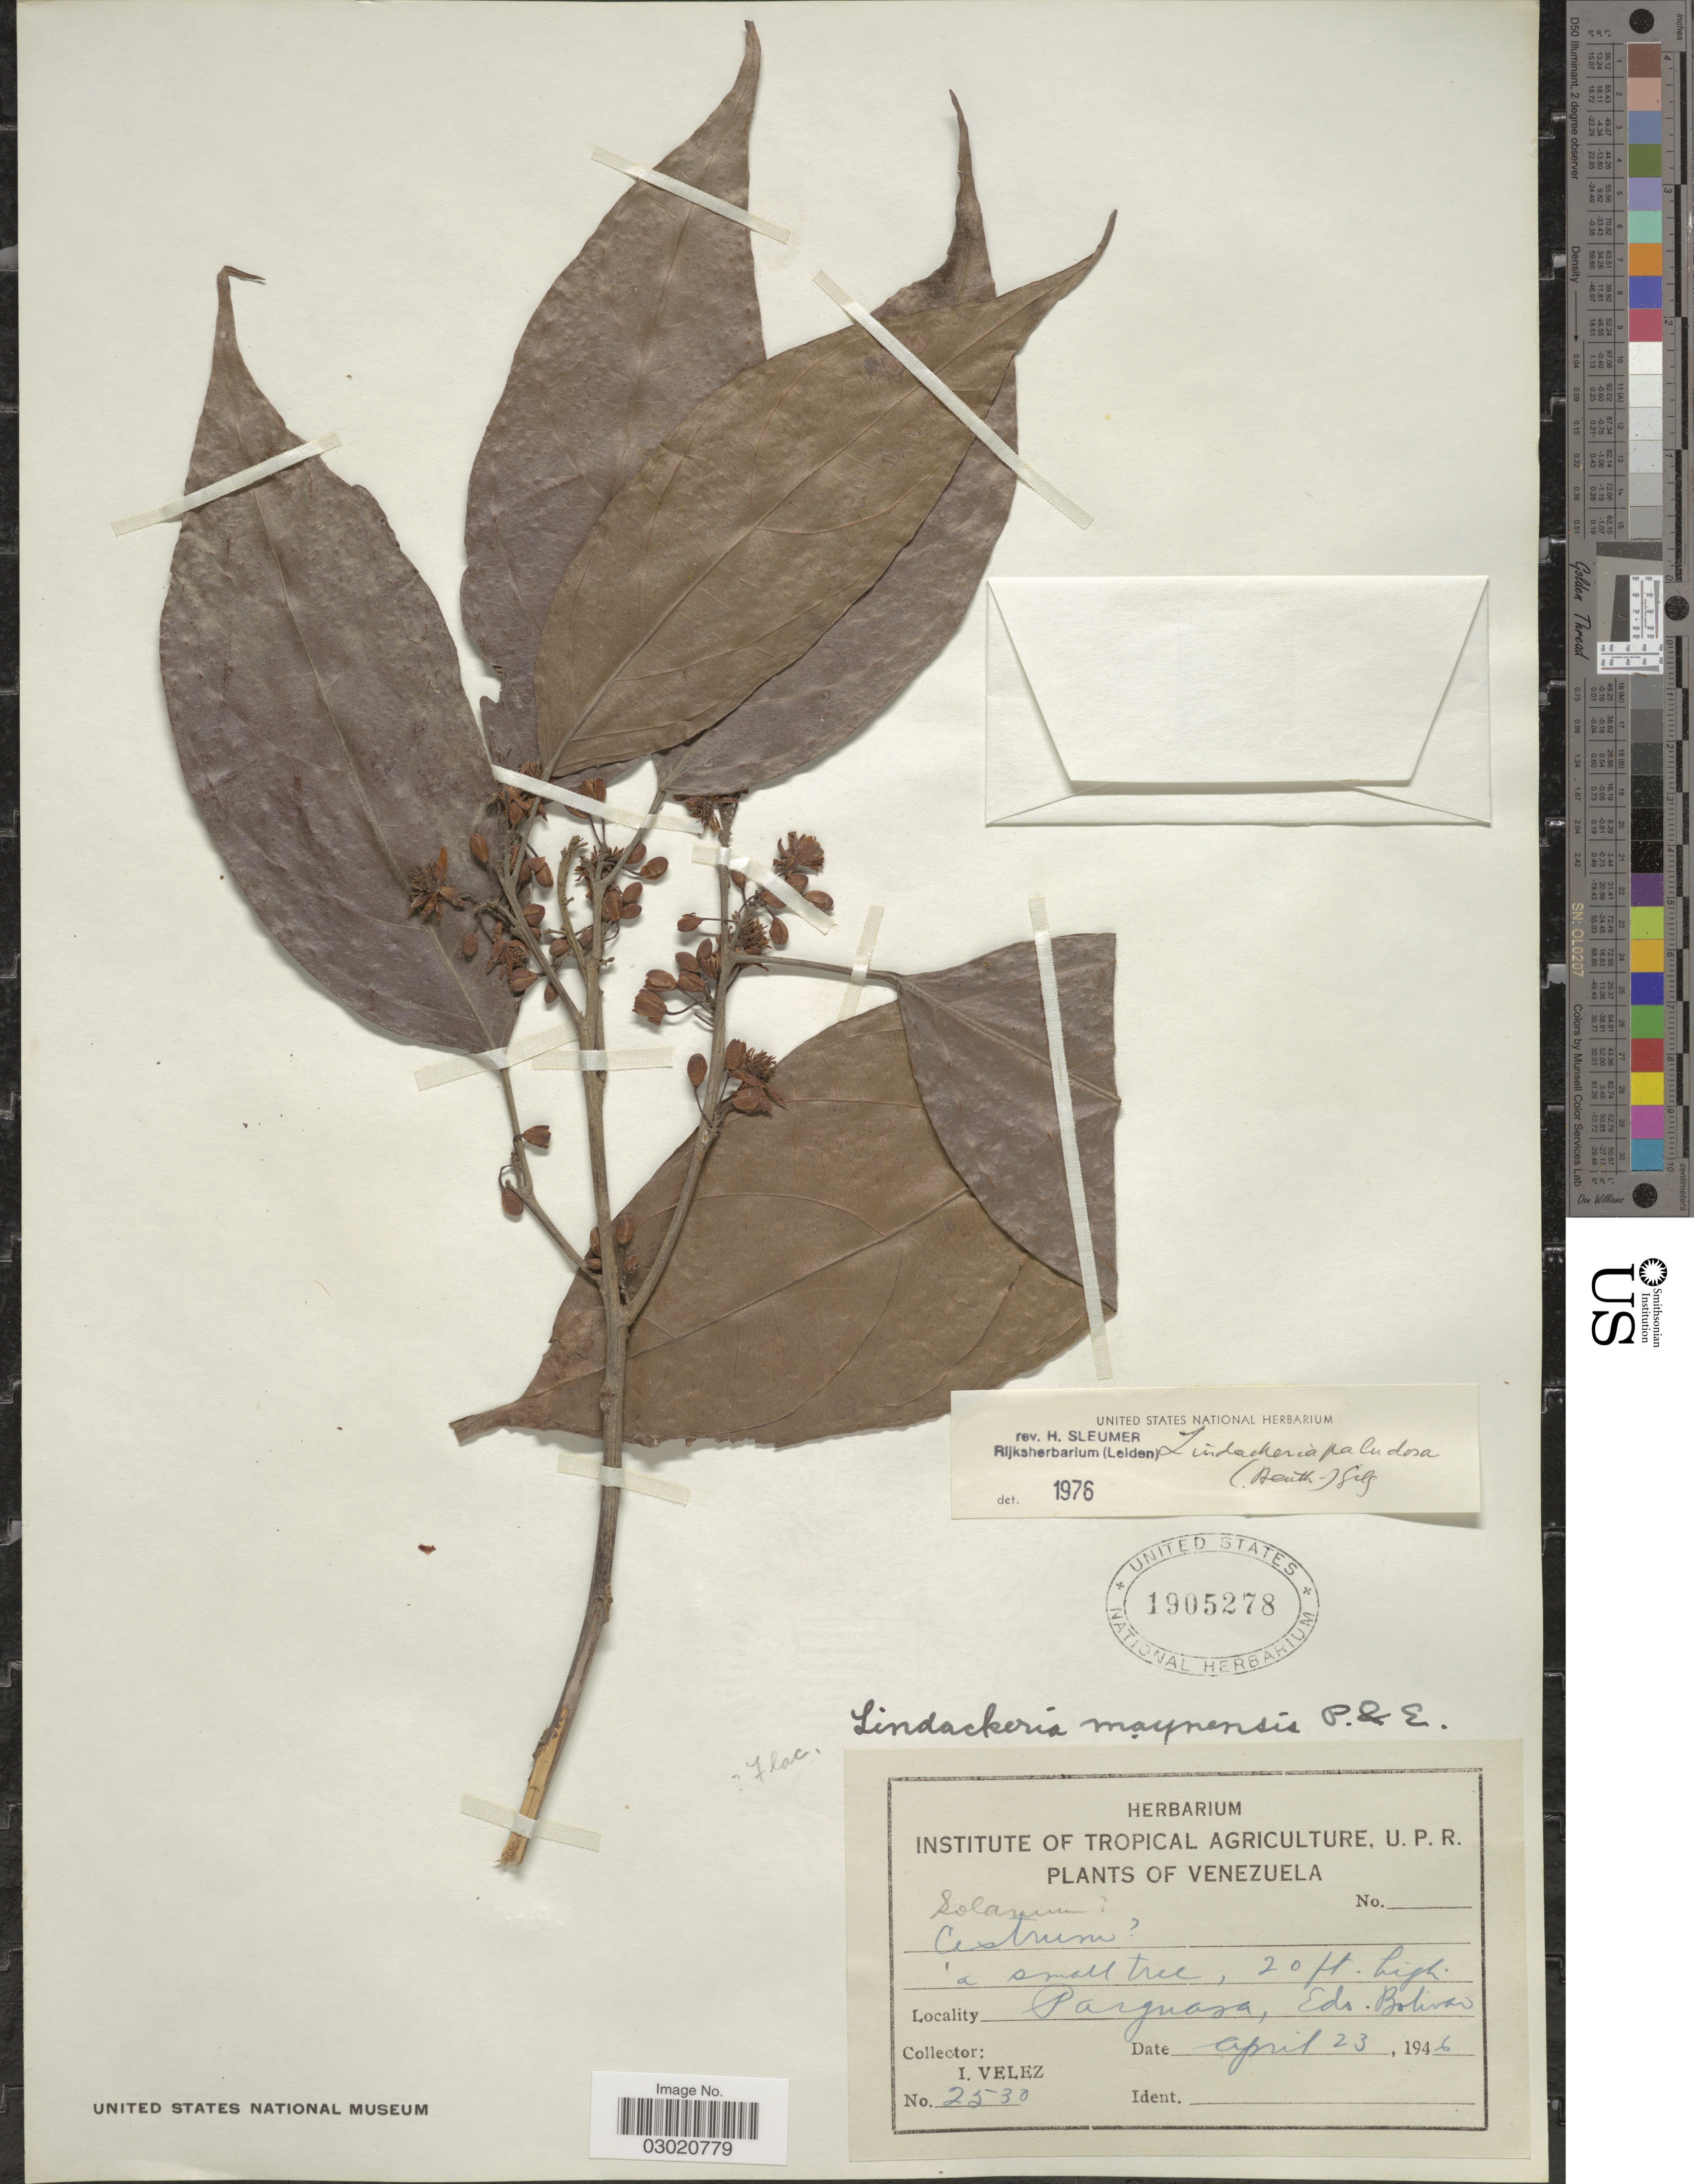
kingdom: Plantae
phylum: Tracheophyta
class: Magnoliopsida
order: Malpighiales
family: Achariaceae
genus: Lindackeria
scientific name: Lindackeria paludosa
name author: (Benth.) Gilg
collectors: I. Vélez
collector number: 2530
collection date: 1946-04-23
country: Venezuela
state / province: Bolivar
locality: Parguasa.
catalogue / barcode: US 1905278